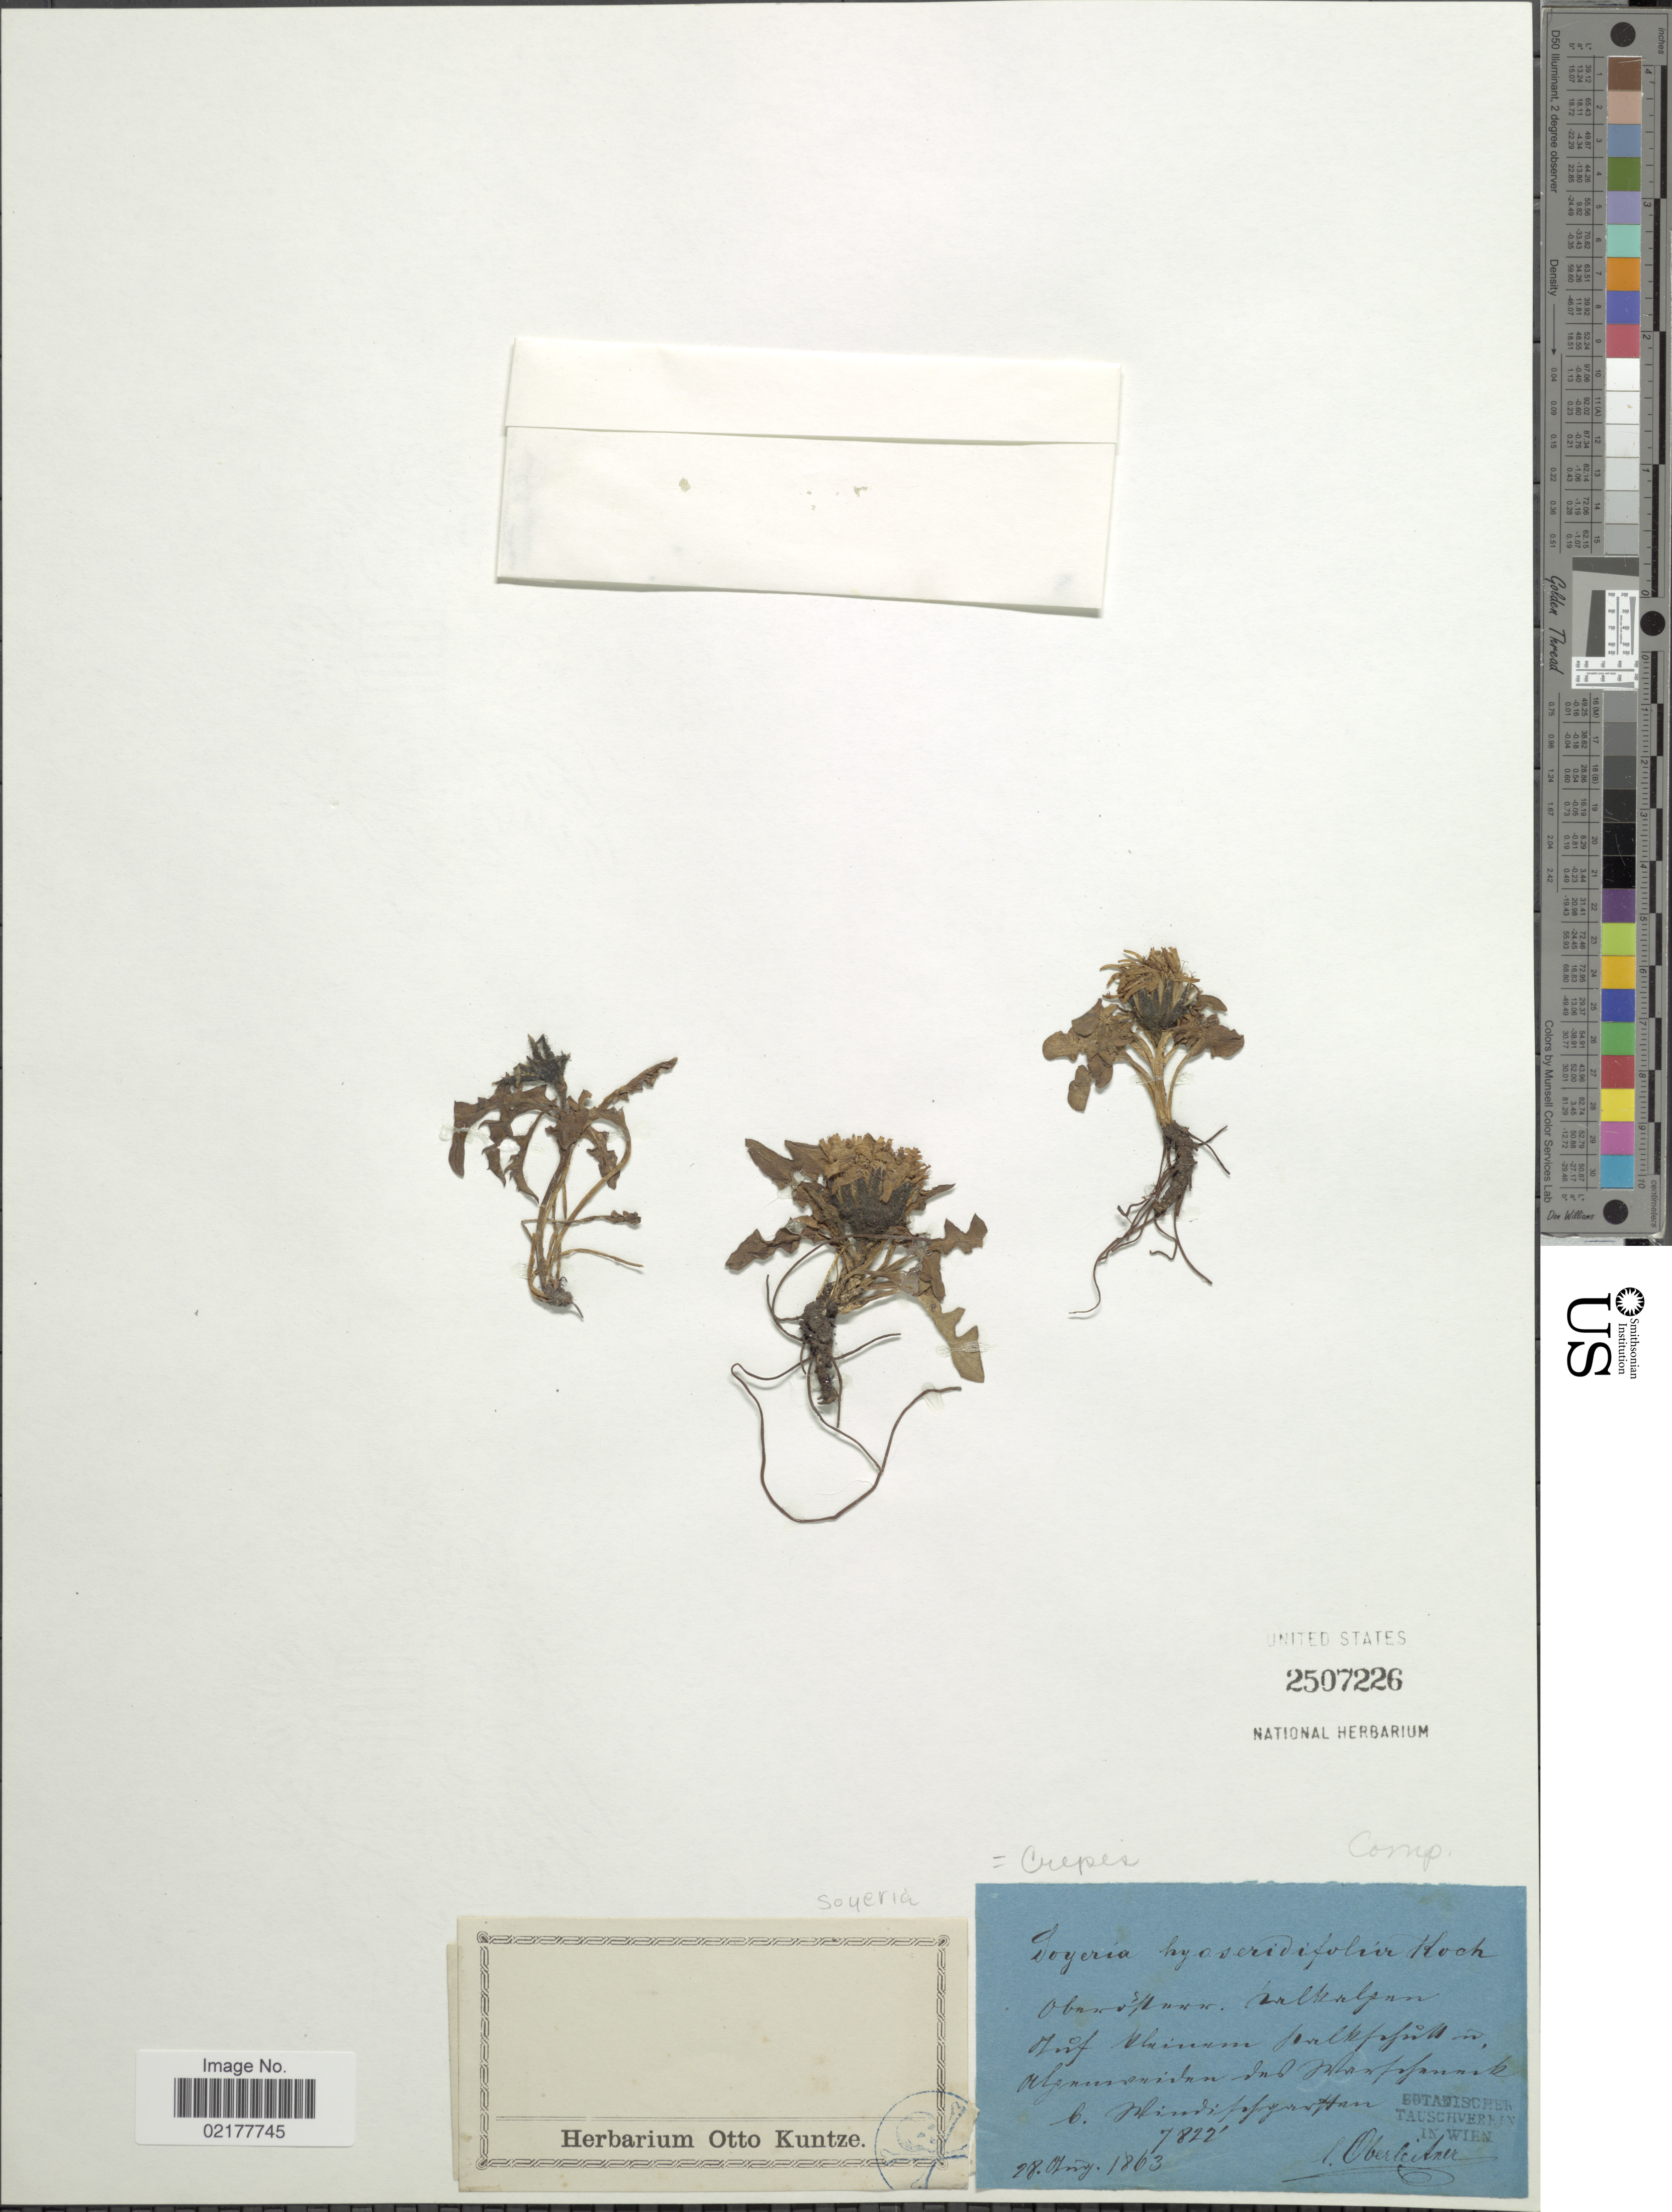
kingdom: Plantae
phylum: Tracheophyta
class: Magnoliopsida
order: Asterales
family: Asteraceae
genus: Crepis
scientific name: Crepis terglouensis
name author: (Hacq.) A. Kern.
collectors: Oberleitner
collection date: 1863-06-28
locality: Blindifofoyrvttan [interpreted]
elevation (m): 2384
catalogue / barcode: US 2507226